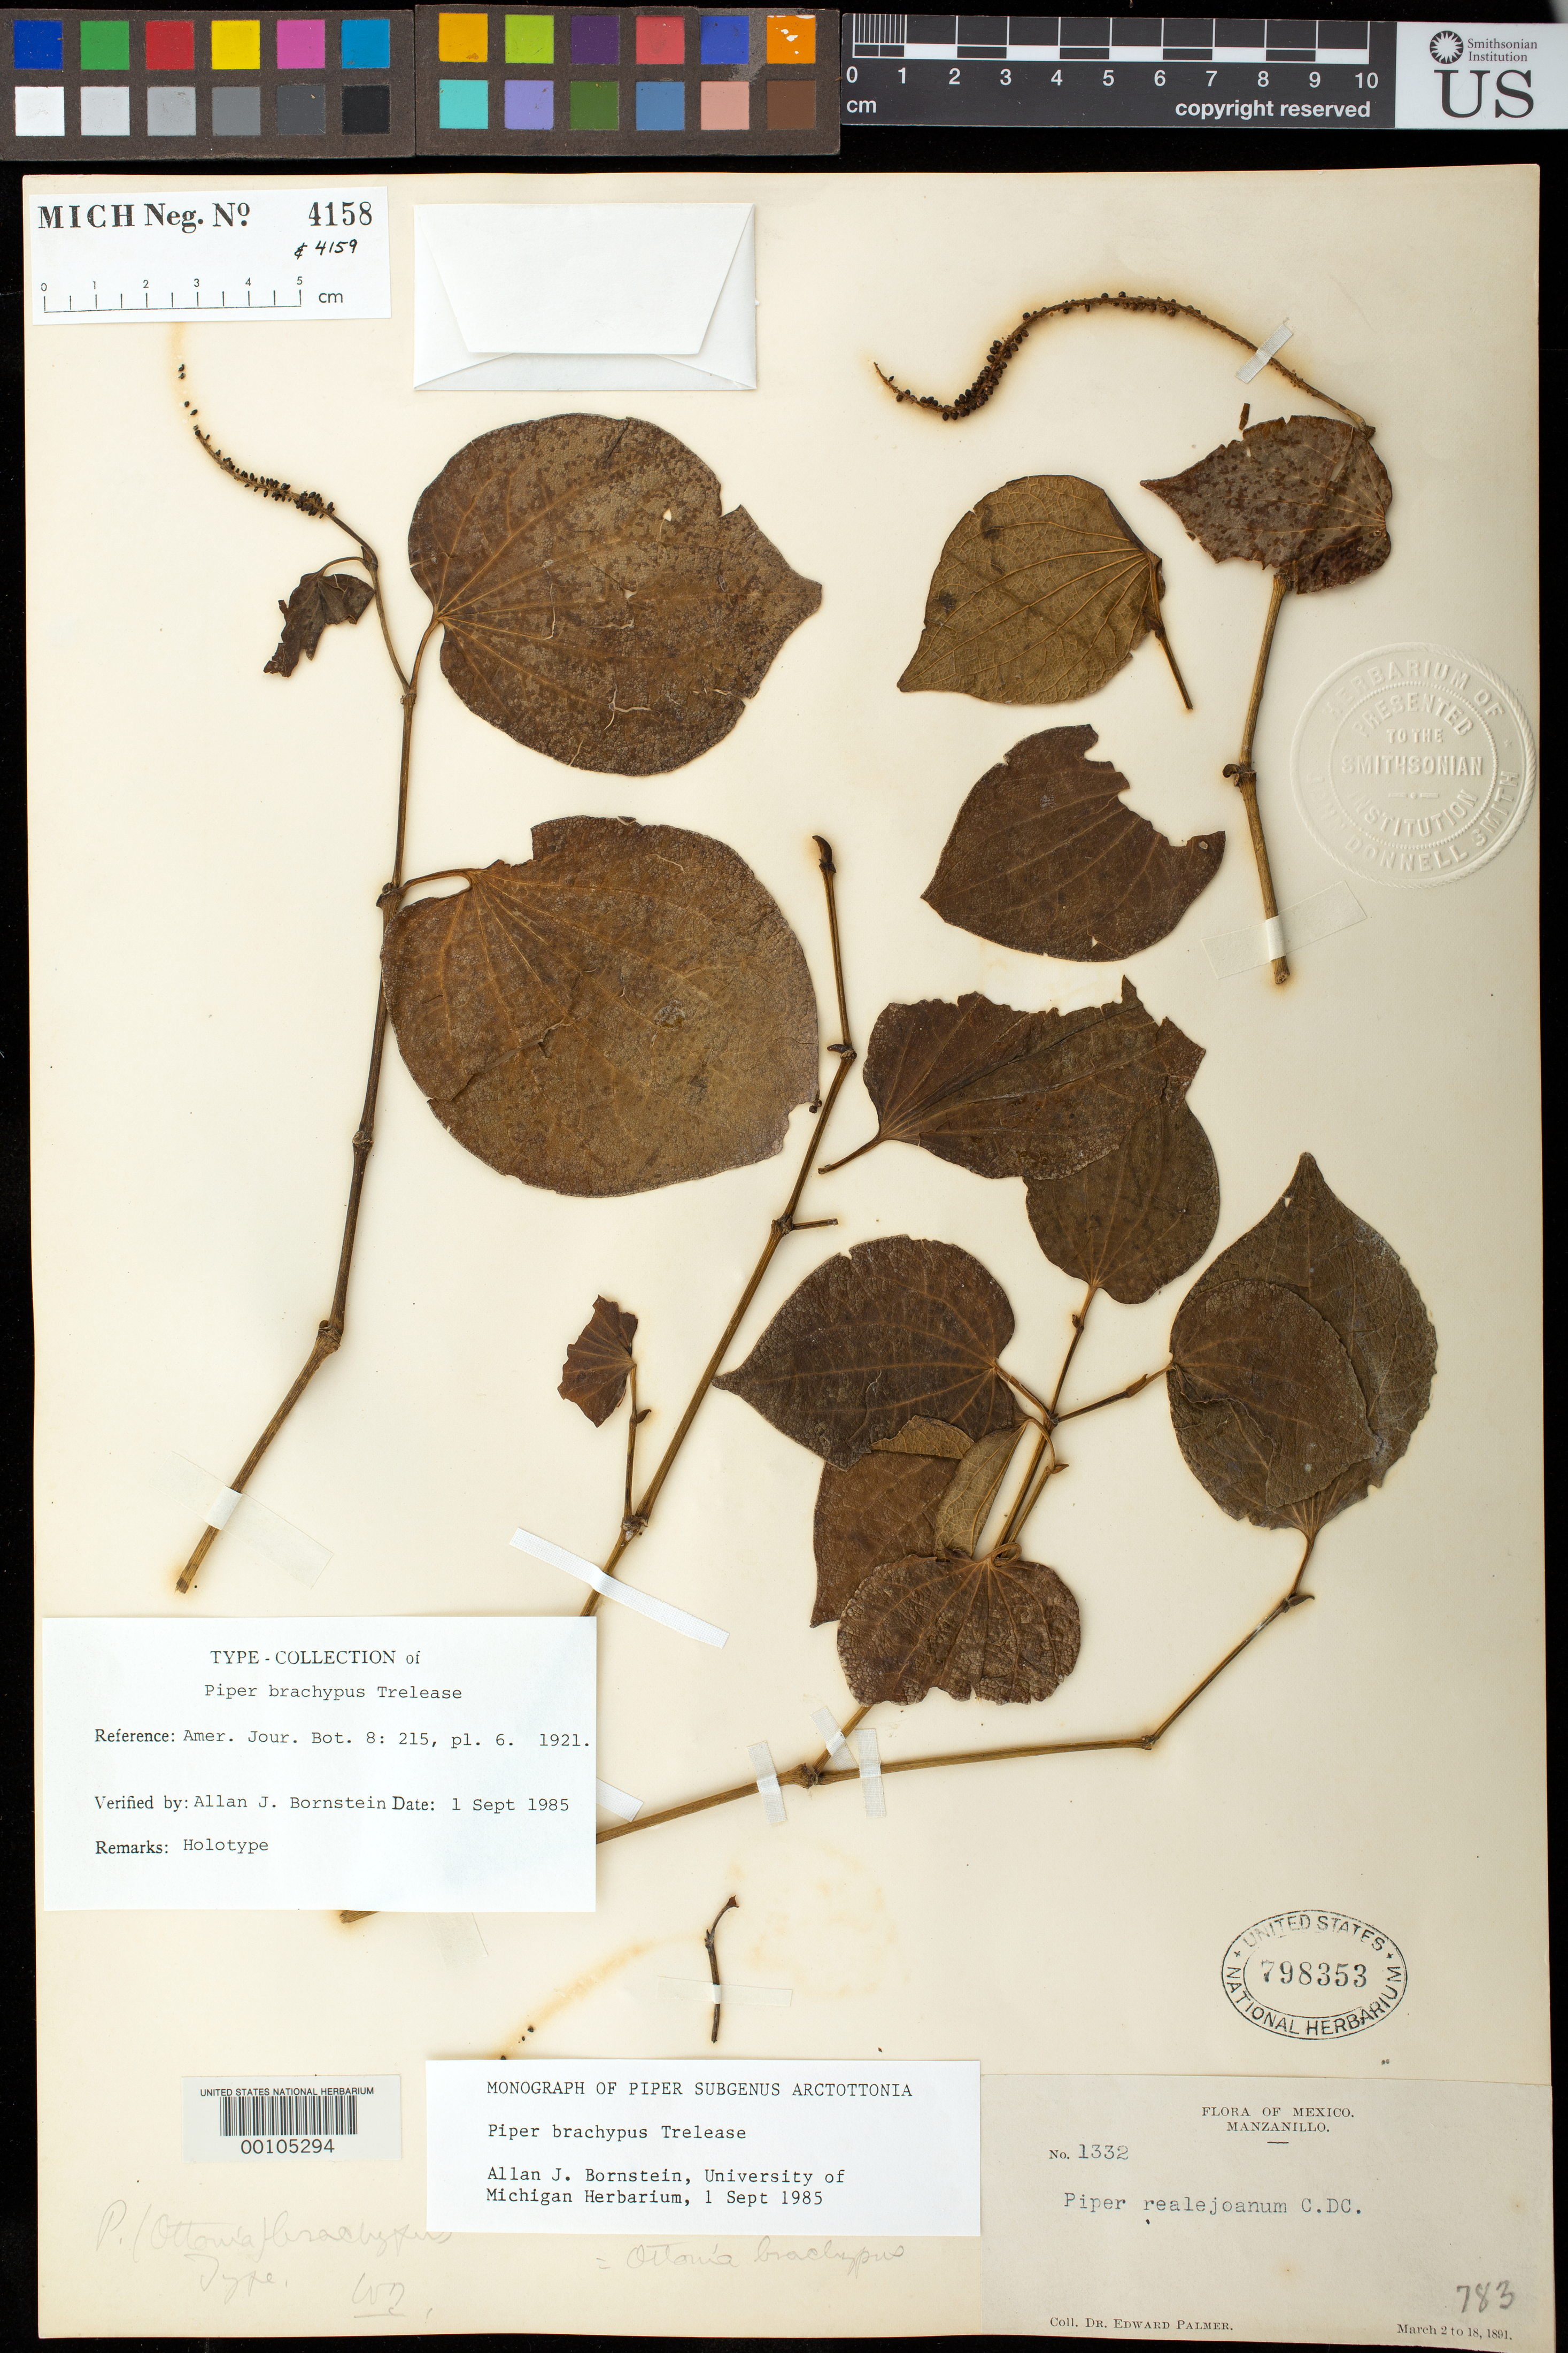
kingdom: Plantae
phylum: Tracheophyta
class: Magnoliopsida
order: Piperales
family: Piperaceae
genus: Piper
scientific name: Piper brachypus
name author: Trel.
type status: Holotype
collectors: E. Palmer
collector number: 1332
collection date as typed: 02 Mar 1891 to 18 Mar 1891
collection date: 1891-03-02/1891-03-18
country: Mexico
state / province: Colima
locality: Manzanillo.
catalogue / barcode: US 798353